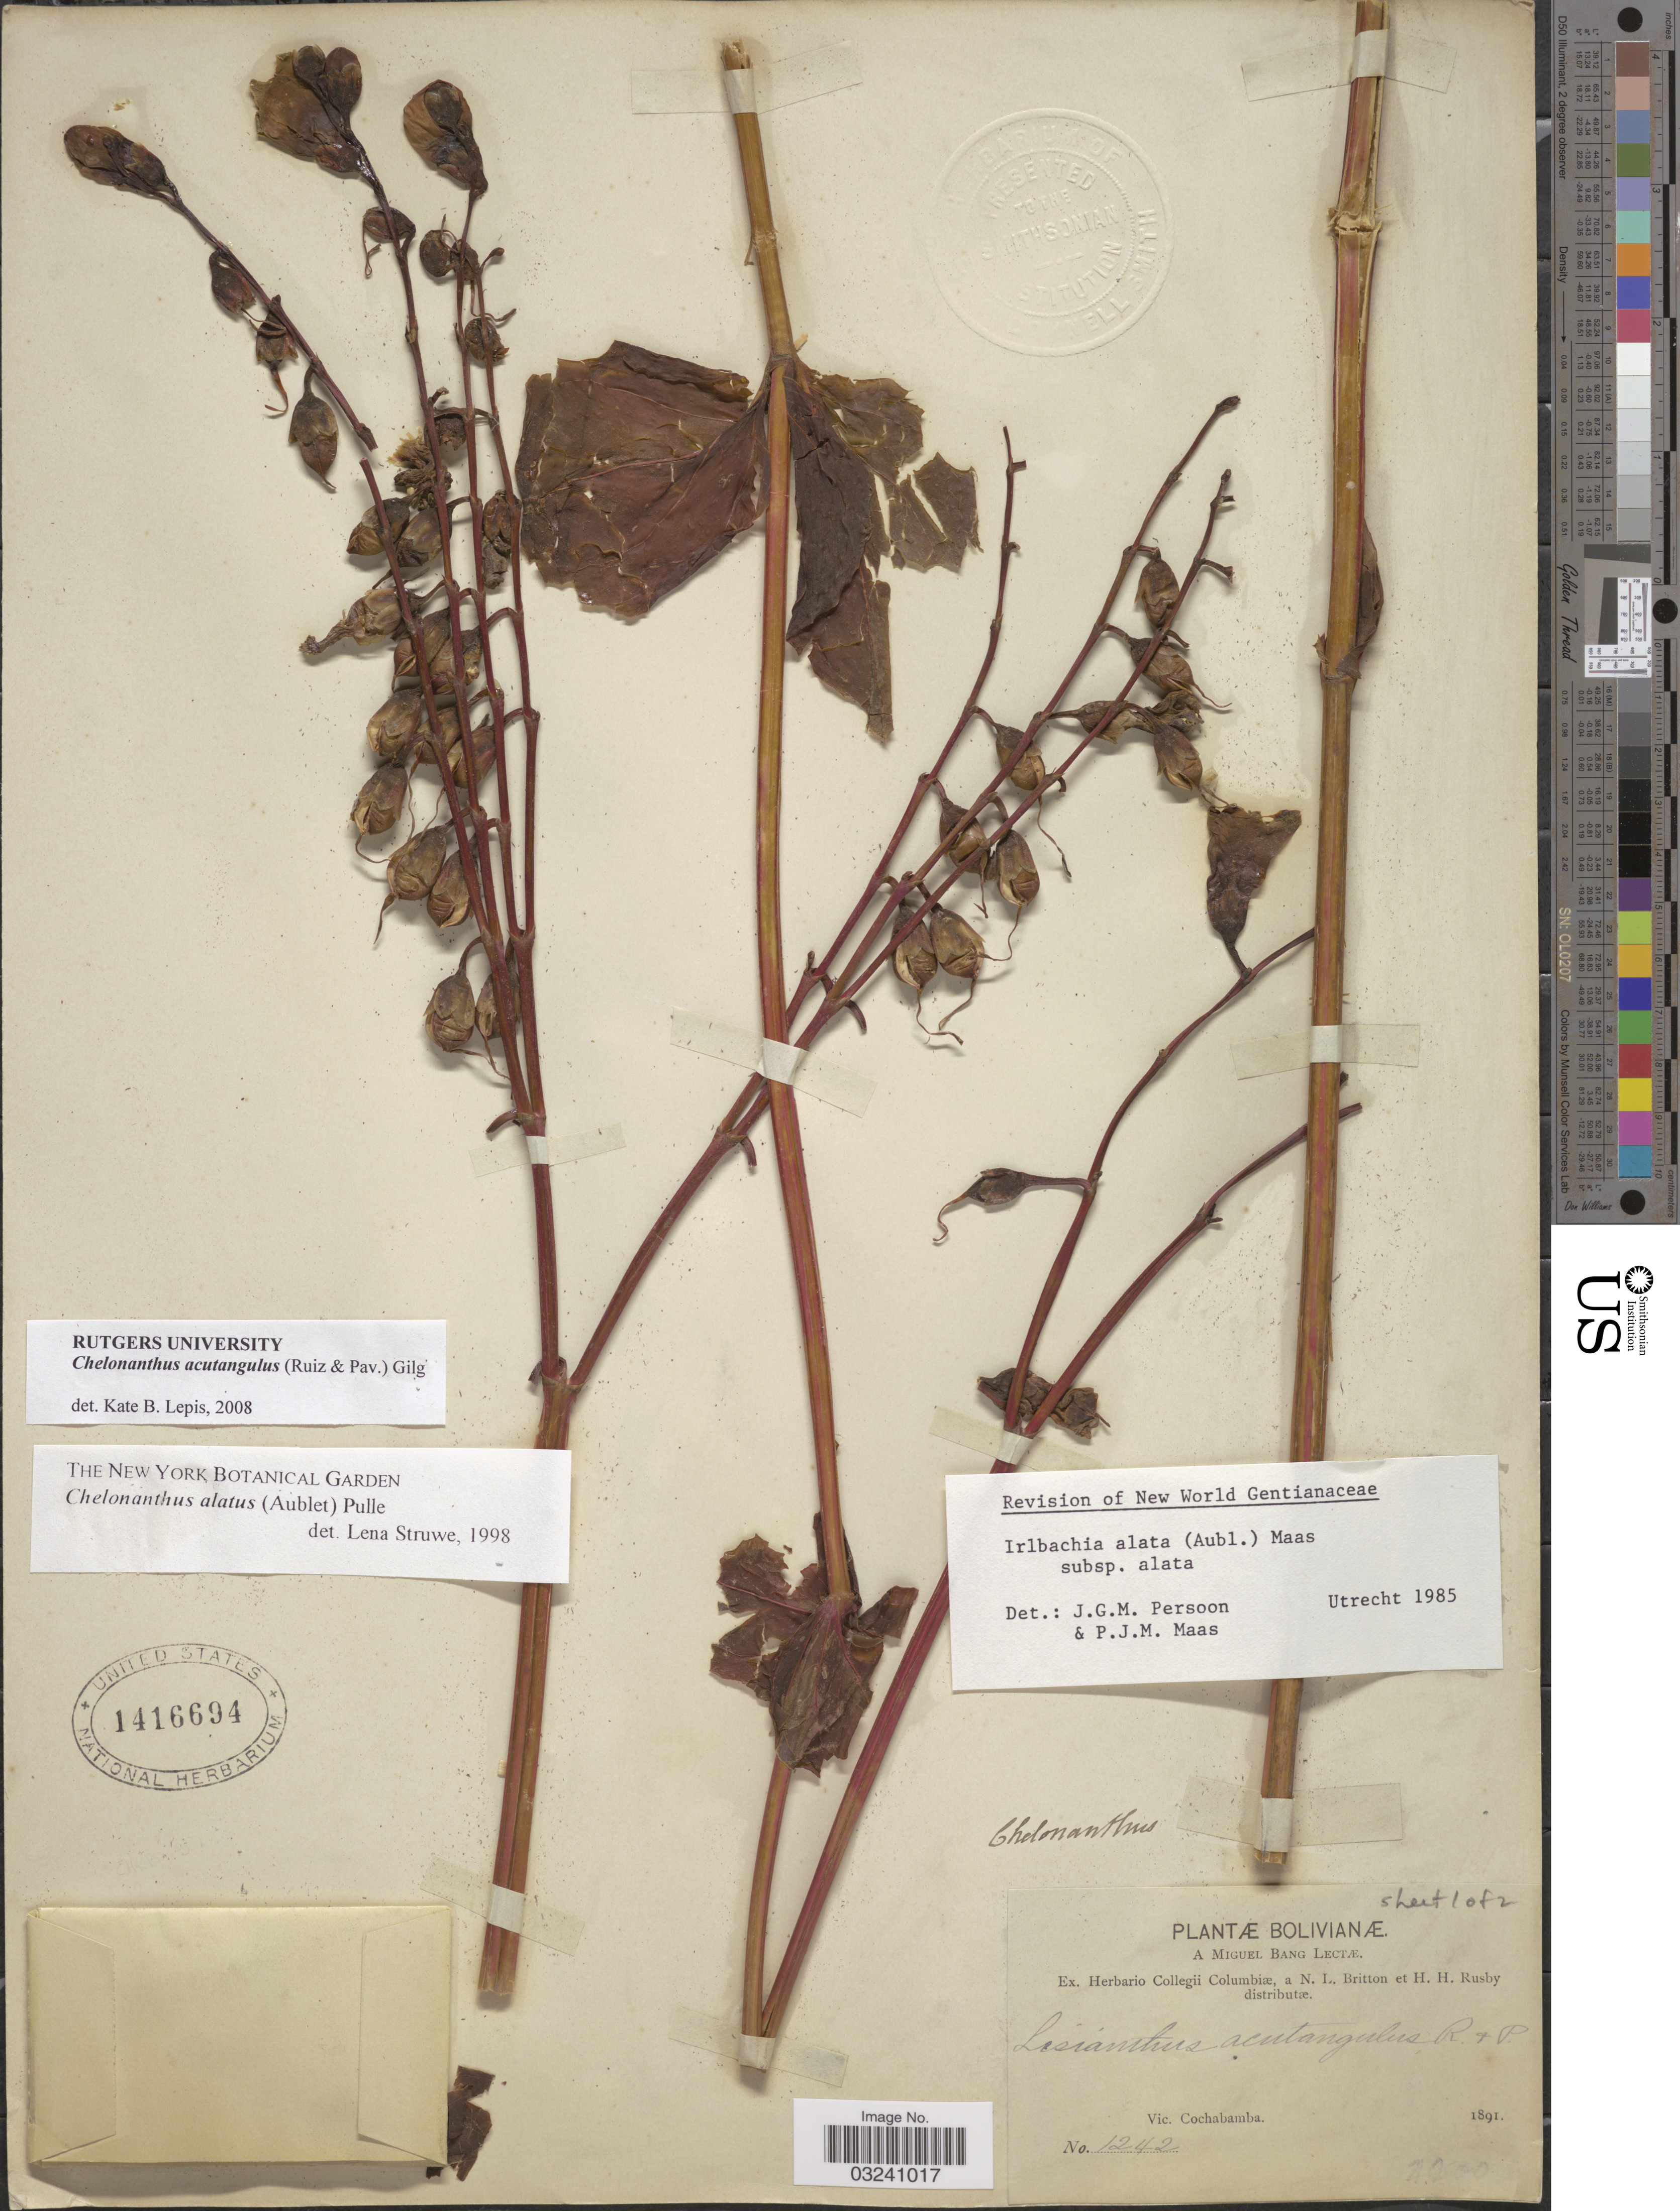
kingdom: Plantae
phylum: Tracheophyta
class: Magnoliopsida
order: Gentianales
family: Gentianaceae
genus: Chelonanthus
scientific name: Chelonanthus acutangulus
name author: (Ruiz & Pav.) Gilg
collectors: M. Bang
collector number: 1242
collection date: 1891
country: Bolivia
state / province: Cochabamba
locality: Vic. Cochabamba.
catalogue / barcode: US 1416694